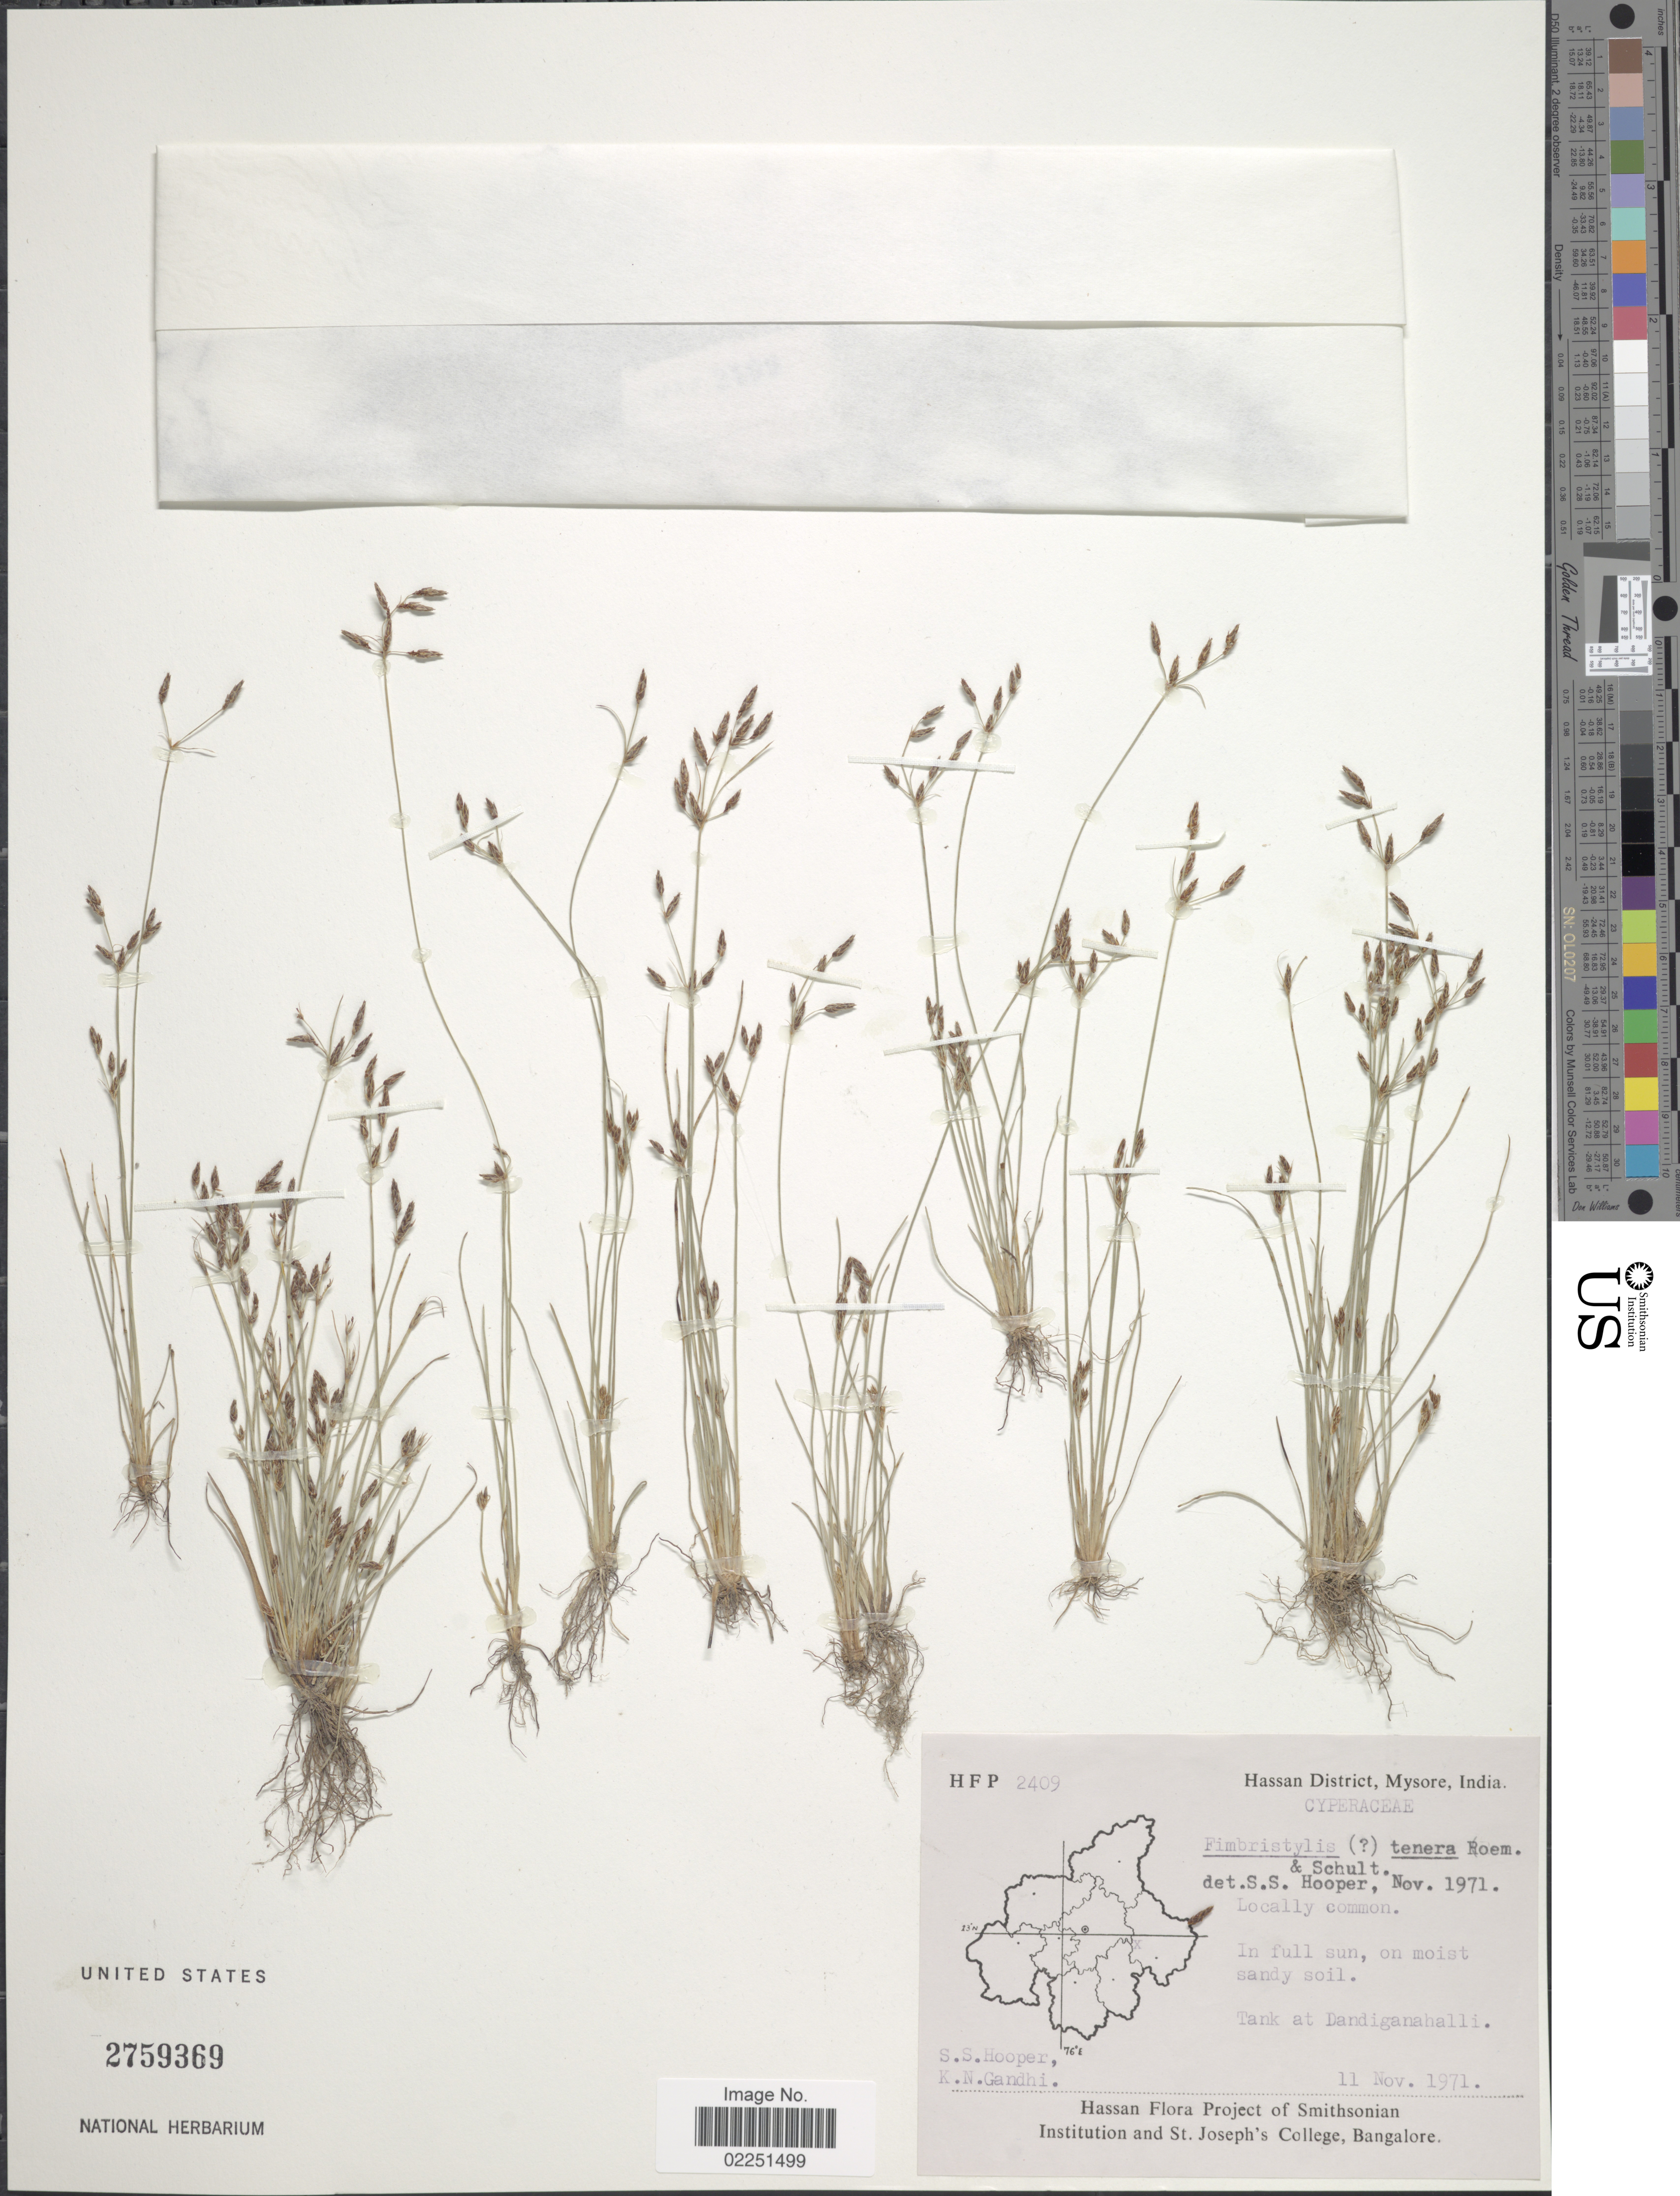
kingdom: Plantae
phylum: Tracheophyta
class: Liliopsida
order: Poales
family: Cyperaceae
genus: Fimbristylis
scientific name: Fimbristylis tenera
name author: Schult.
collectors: S. S. Hooper & K. N. Gandhi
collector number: HFP2409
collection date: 1971-11-11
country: India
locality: Hassan District, Mysore. Tank at Dandiganahalli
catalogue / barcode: US 2759369